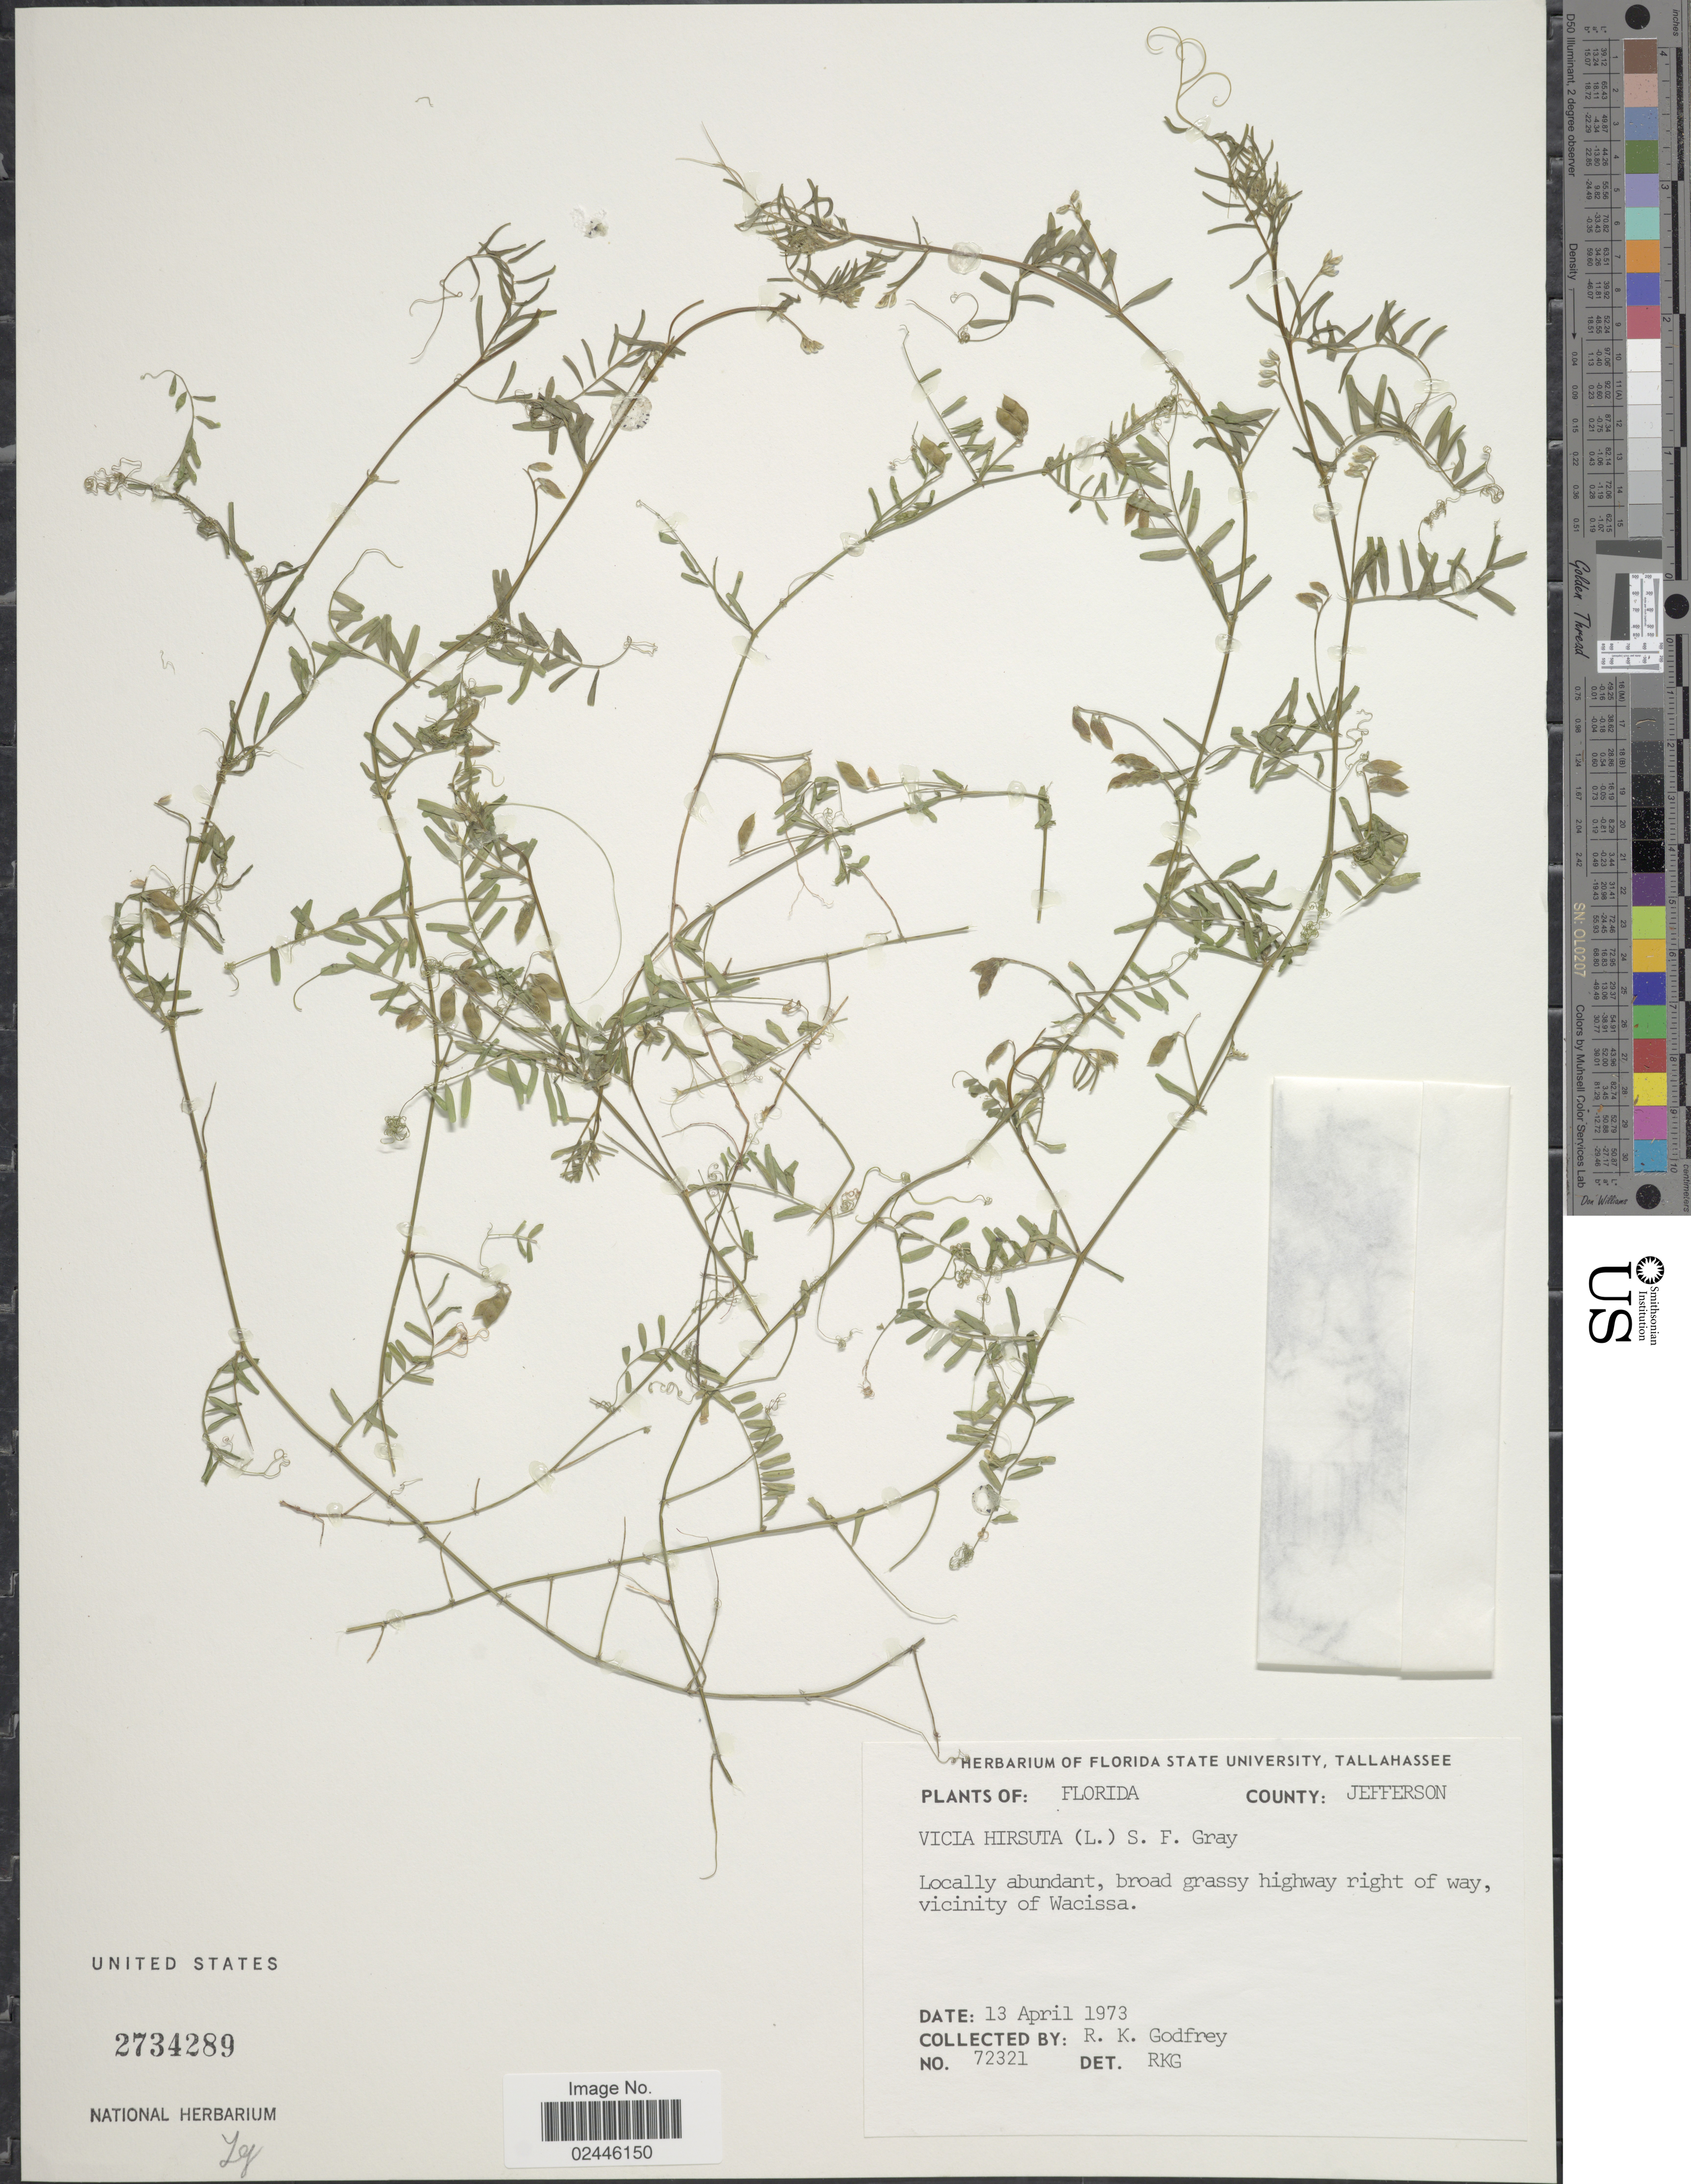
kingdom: Plantae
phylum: Tracheophyta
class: Magnoliopsida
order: Fabales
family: Fabaceae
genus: Vicia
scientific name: Vicia hirsuta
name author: (L.) A. Gray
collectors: R. K. Godfrey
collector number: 72321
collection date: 1973-04-13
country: United States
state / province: Florida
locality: County Jefferson. Vicinity of Wacissa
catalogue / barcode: US 2734289